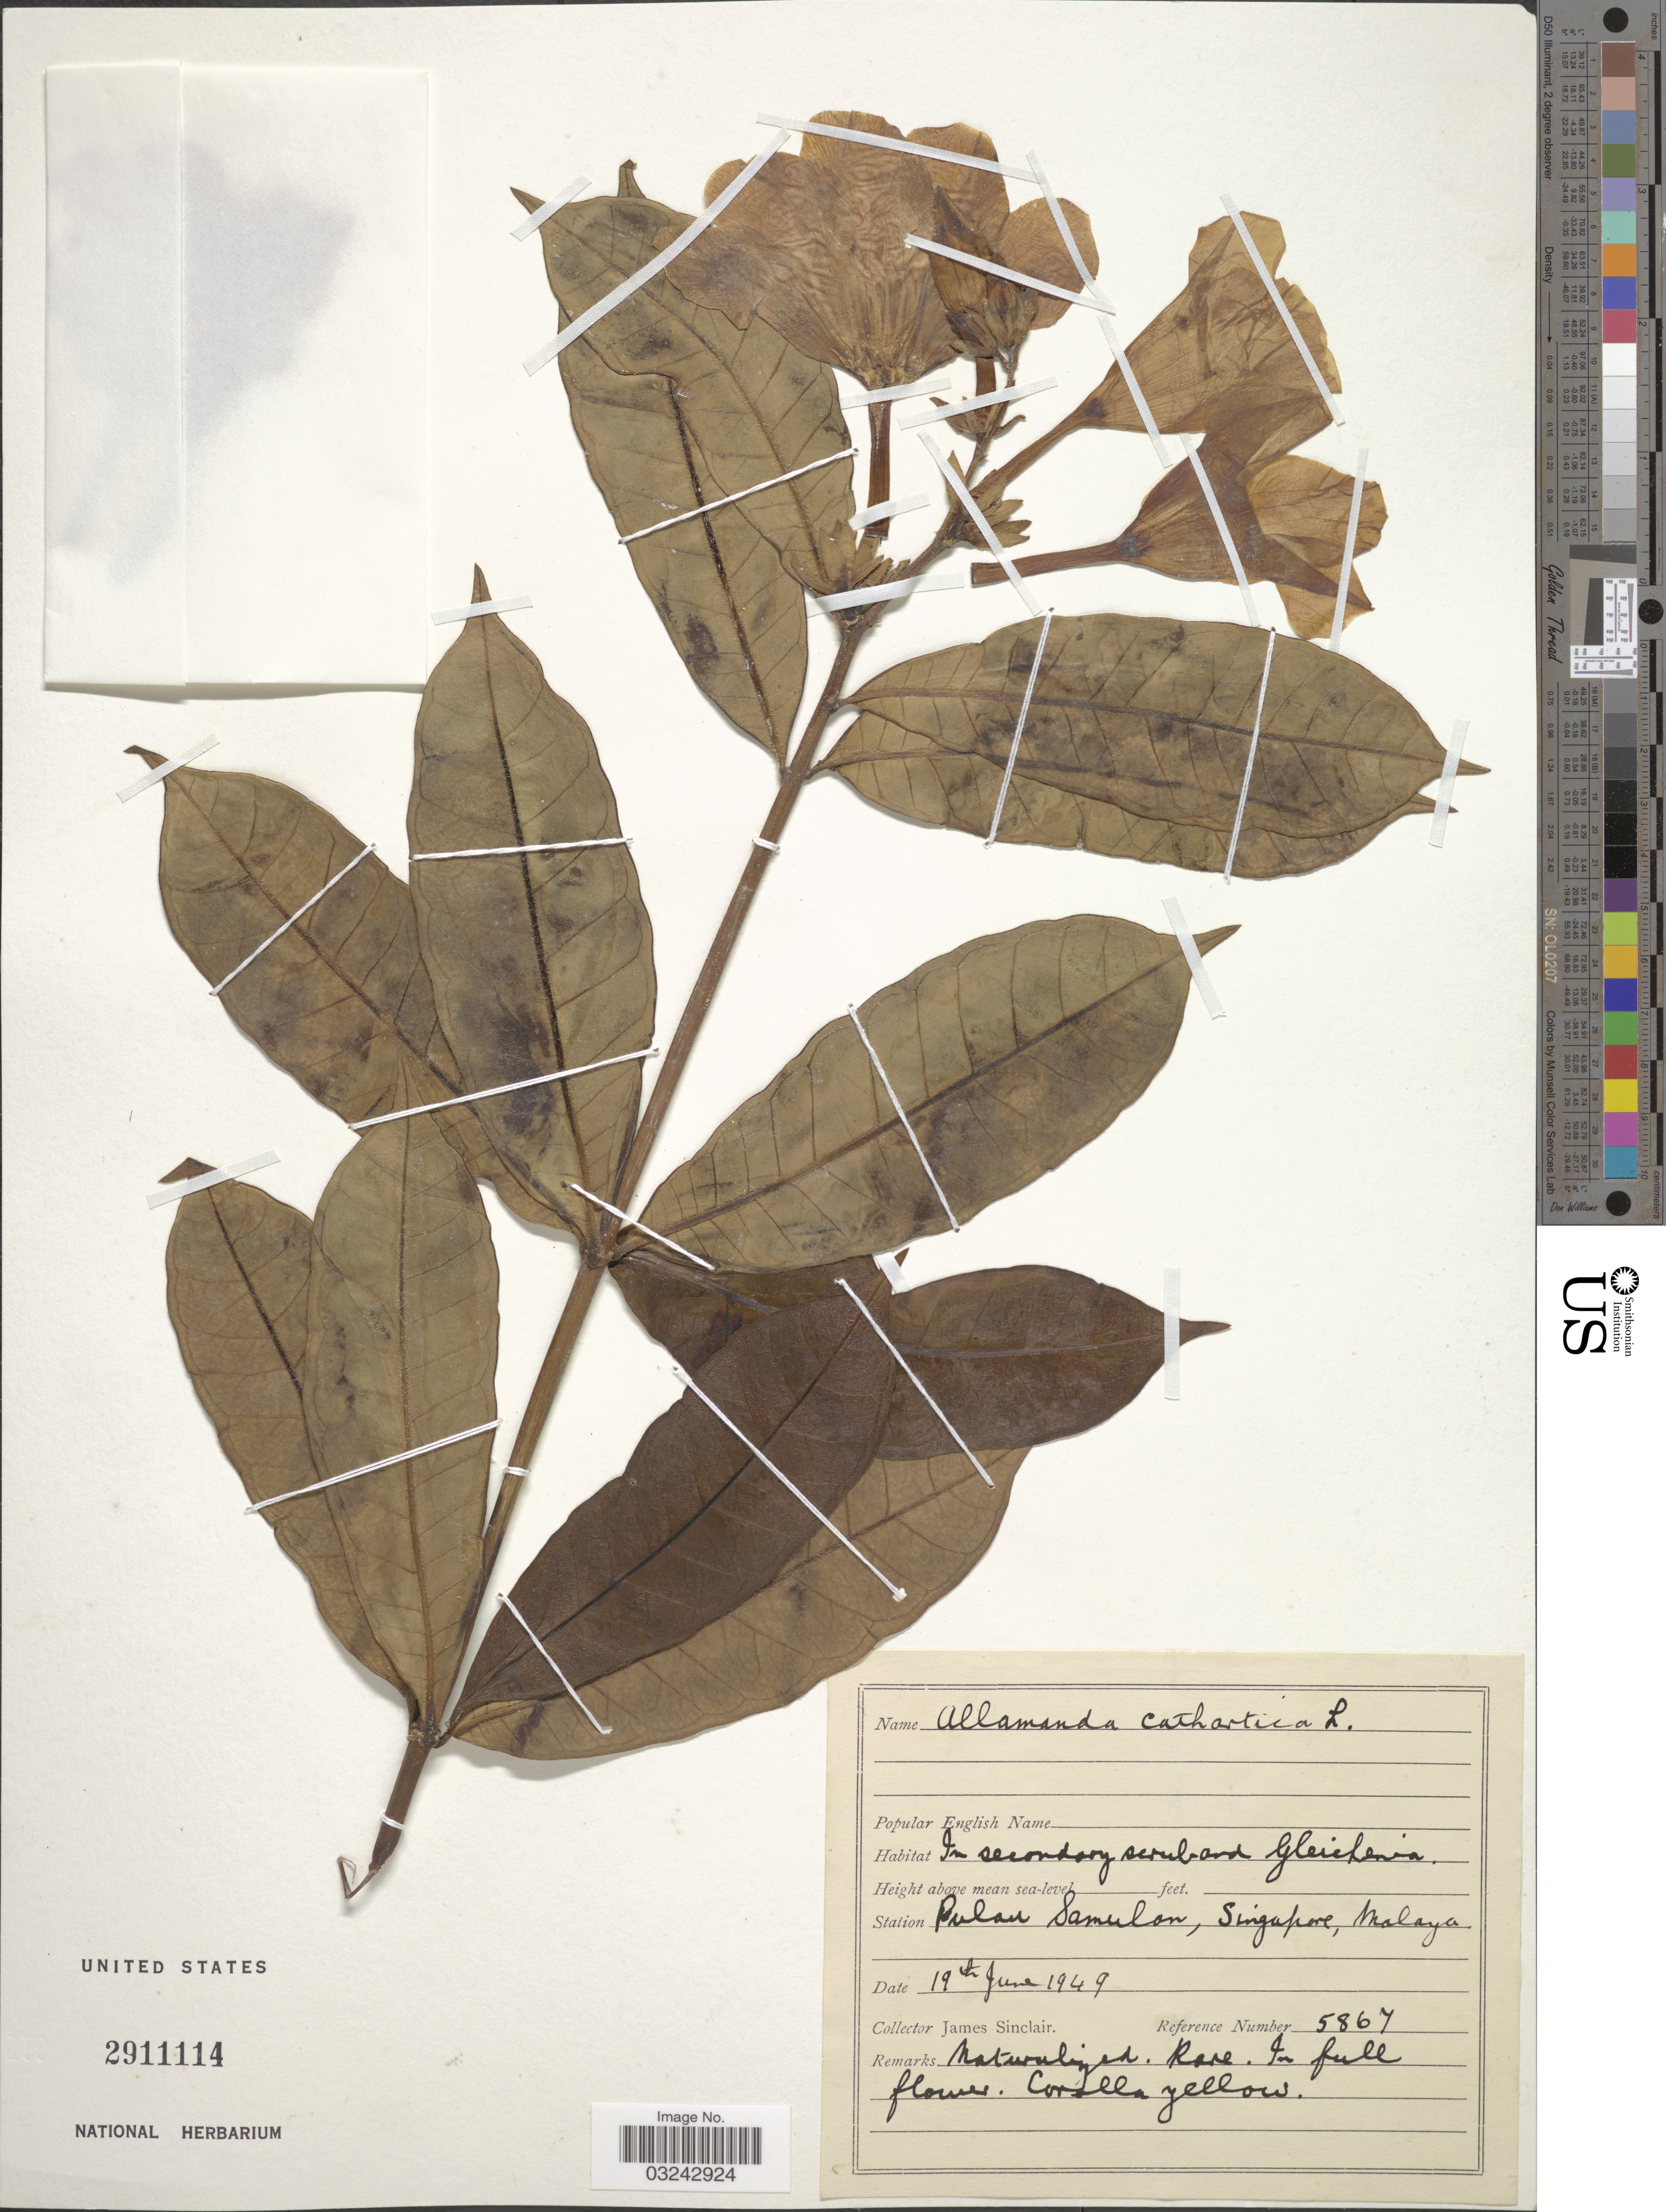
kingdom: Plantae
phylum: Tracheophyta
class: Magnoliopsida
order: Gentianales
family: Apocynaceae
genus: Allamanda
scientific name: Allamanda cathartica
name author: L.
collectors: J. Sinclair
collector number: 5867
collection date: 1949-06-19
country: Singapore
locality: Station Pulau, Samulon, Malaya.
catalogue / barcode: US 2911114